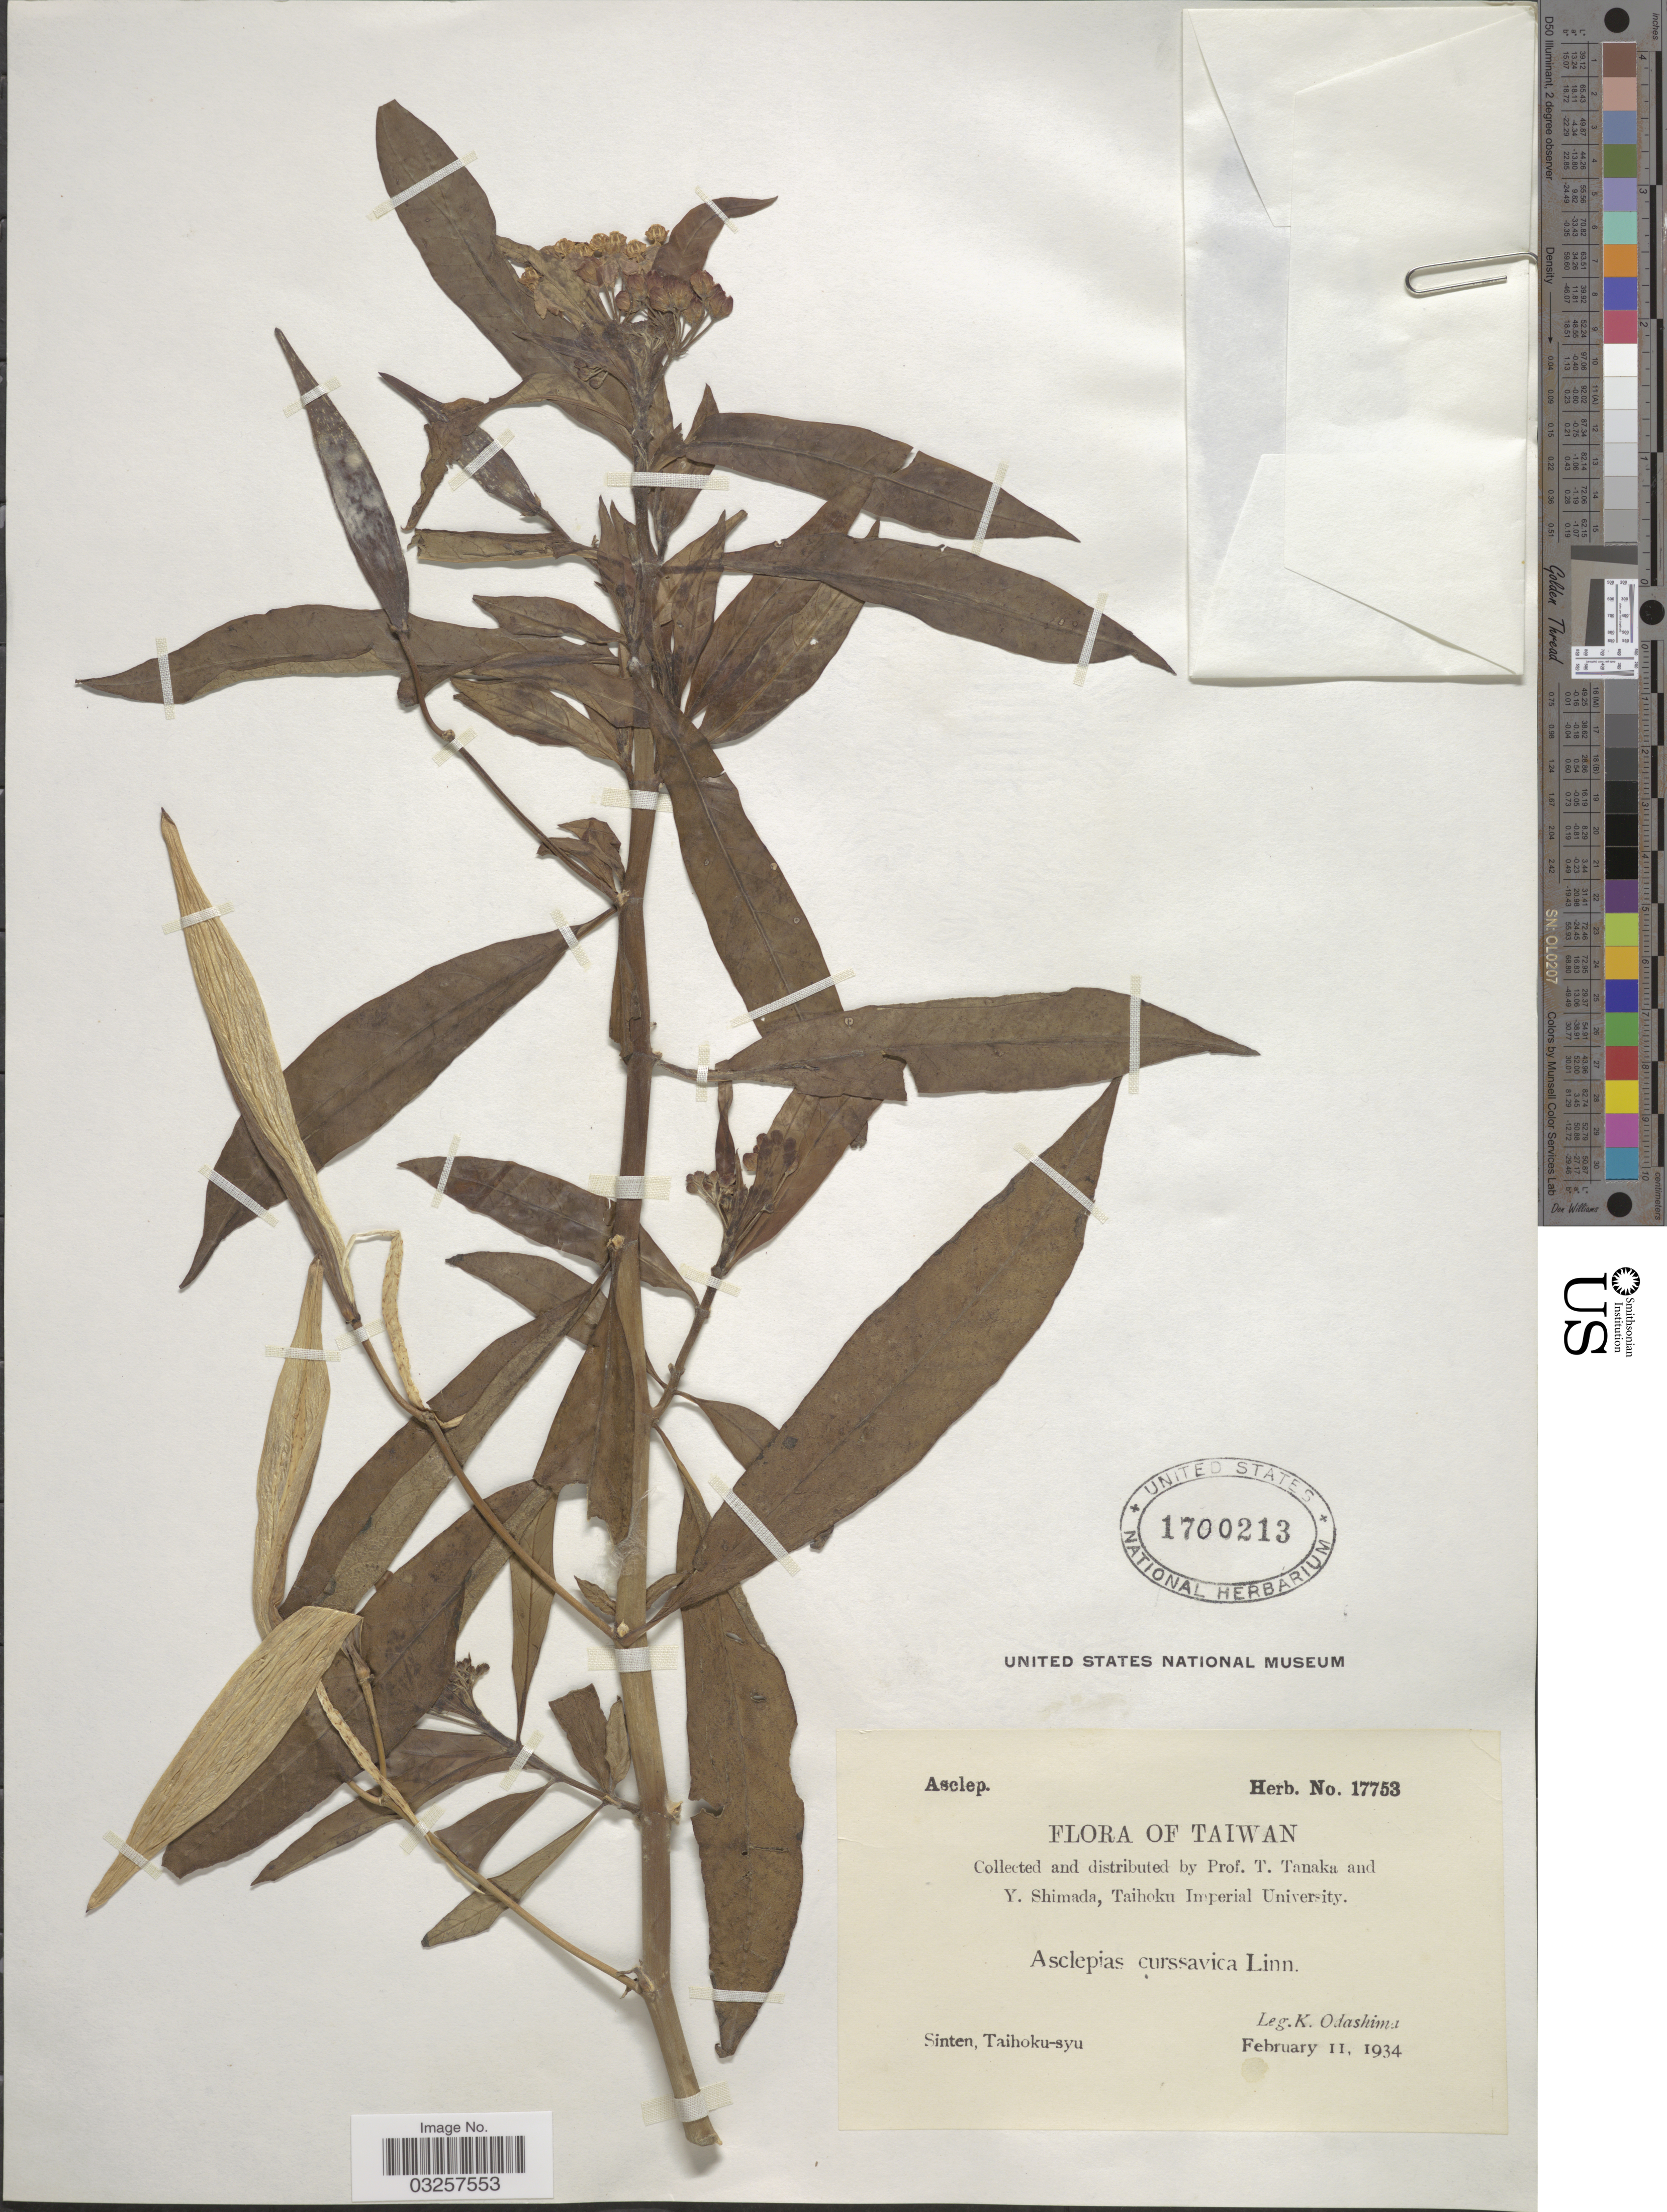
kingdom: Plantae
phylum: Tracheophyta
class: Magnoliopsida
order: Gentianales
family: Apocynaceae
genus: Asclepias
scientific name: Asclepias curassavica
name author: L.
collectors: K. Odashima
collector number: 17753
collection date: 1934-02-11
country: Taiwan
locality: Sinten, Taihoku-syu.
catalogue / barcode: US 1700213